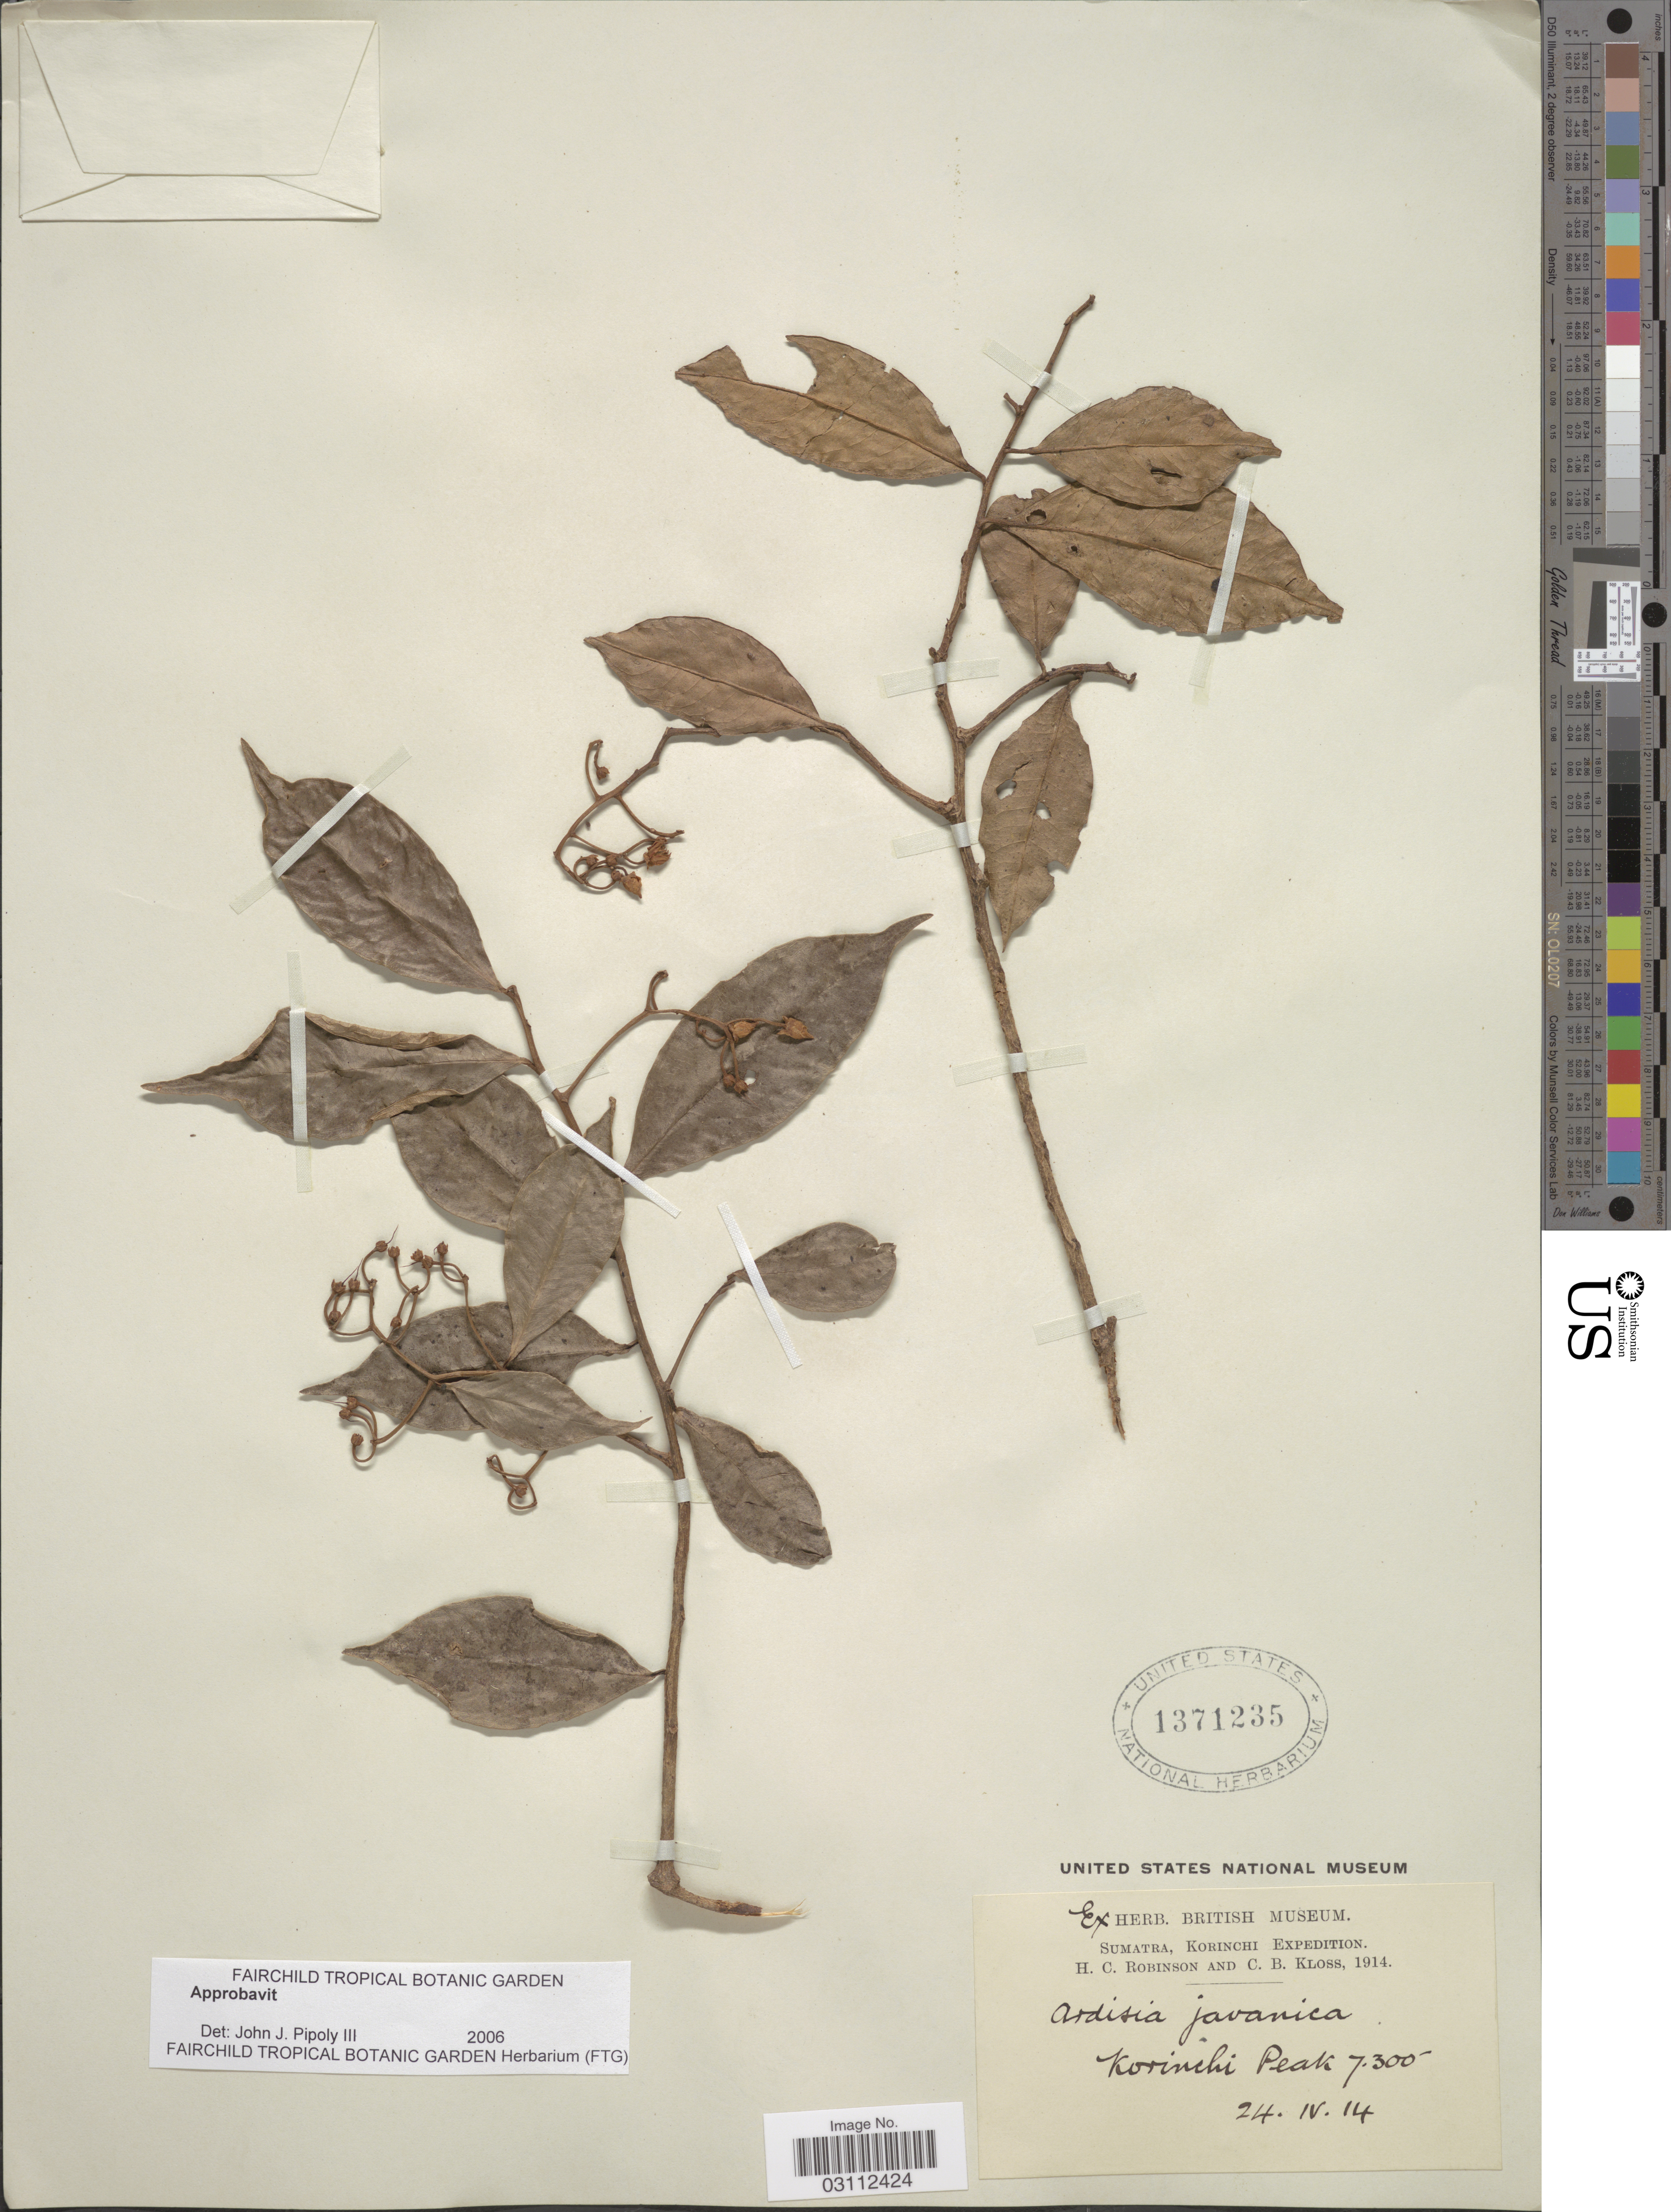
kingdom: Plantae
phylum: Tracheophyta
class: Magnoliopsida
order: Ericales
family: Primulaceae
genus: Ardisia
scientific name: Ardisia javanica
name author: DC.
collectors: H. C. Robinson & C. Kloss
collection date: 1914-04-24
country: Indonesia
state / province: Sumatra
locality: Korinchi Peak.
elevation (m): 2225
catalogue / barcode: US 1371235